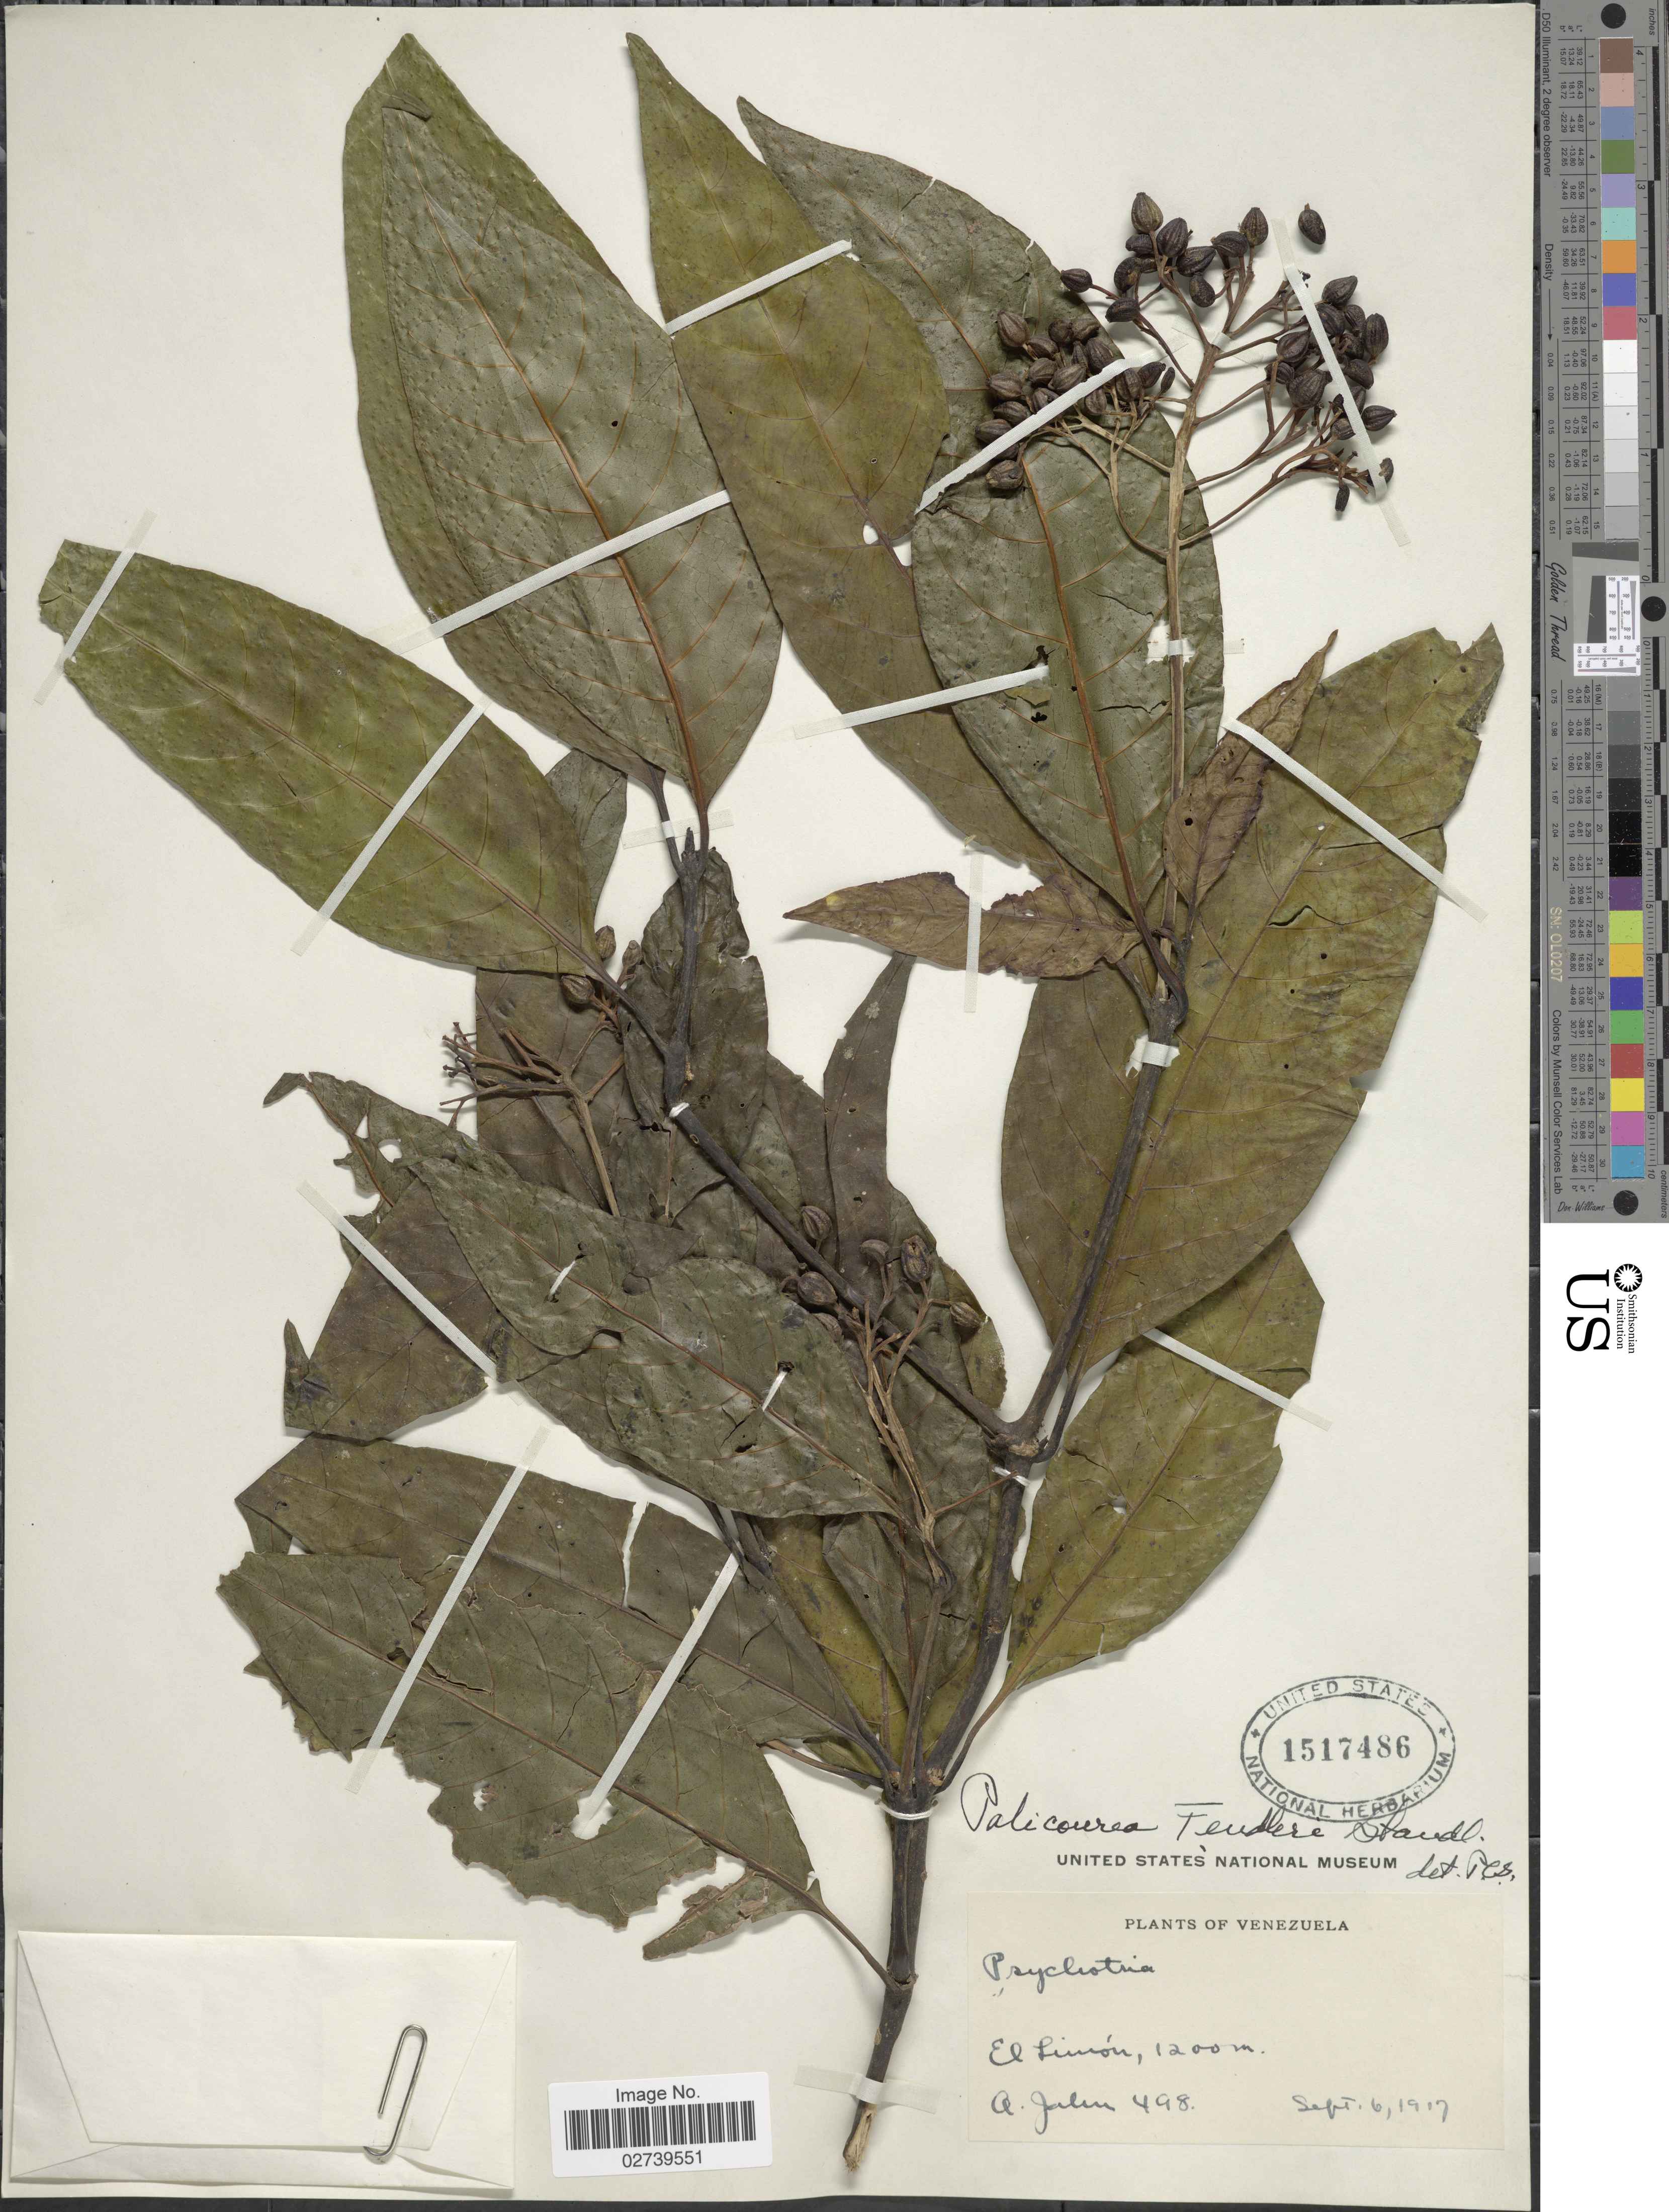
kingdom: Plantae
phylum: Tracheophyta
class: Magnoliopsida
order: Gentianales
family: Rubiaceae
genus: Palicourea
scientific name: Palicourea fendleri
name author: Standl.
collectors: A. Jahn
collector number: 498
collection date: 1907-09-06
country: Venezuela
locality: El Limon.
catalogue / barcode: US 1517486